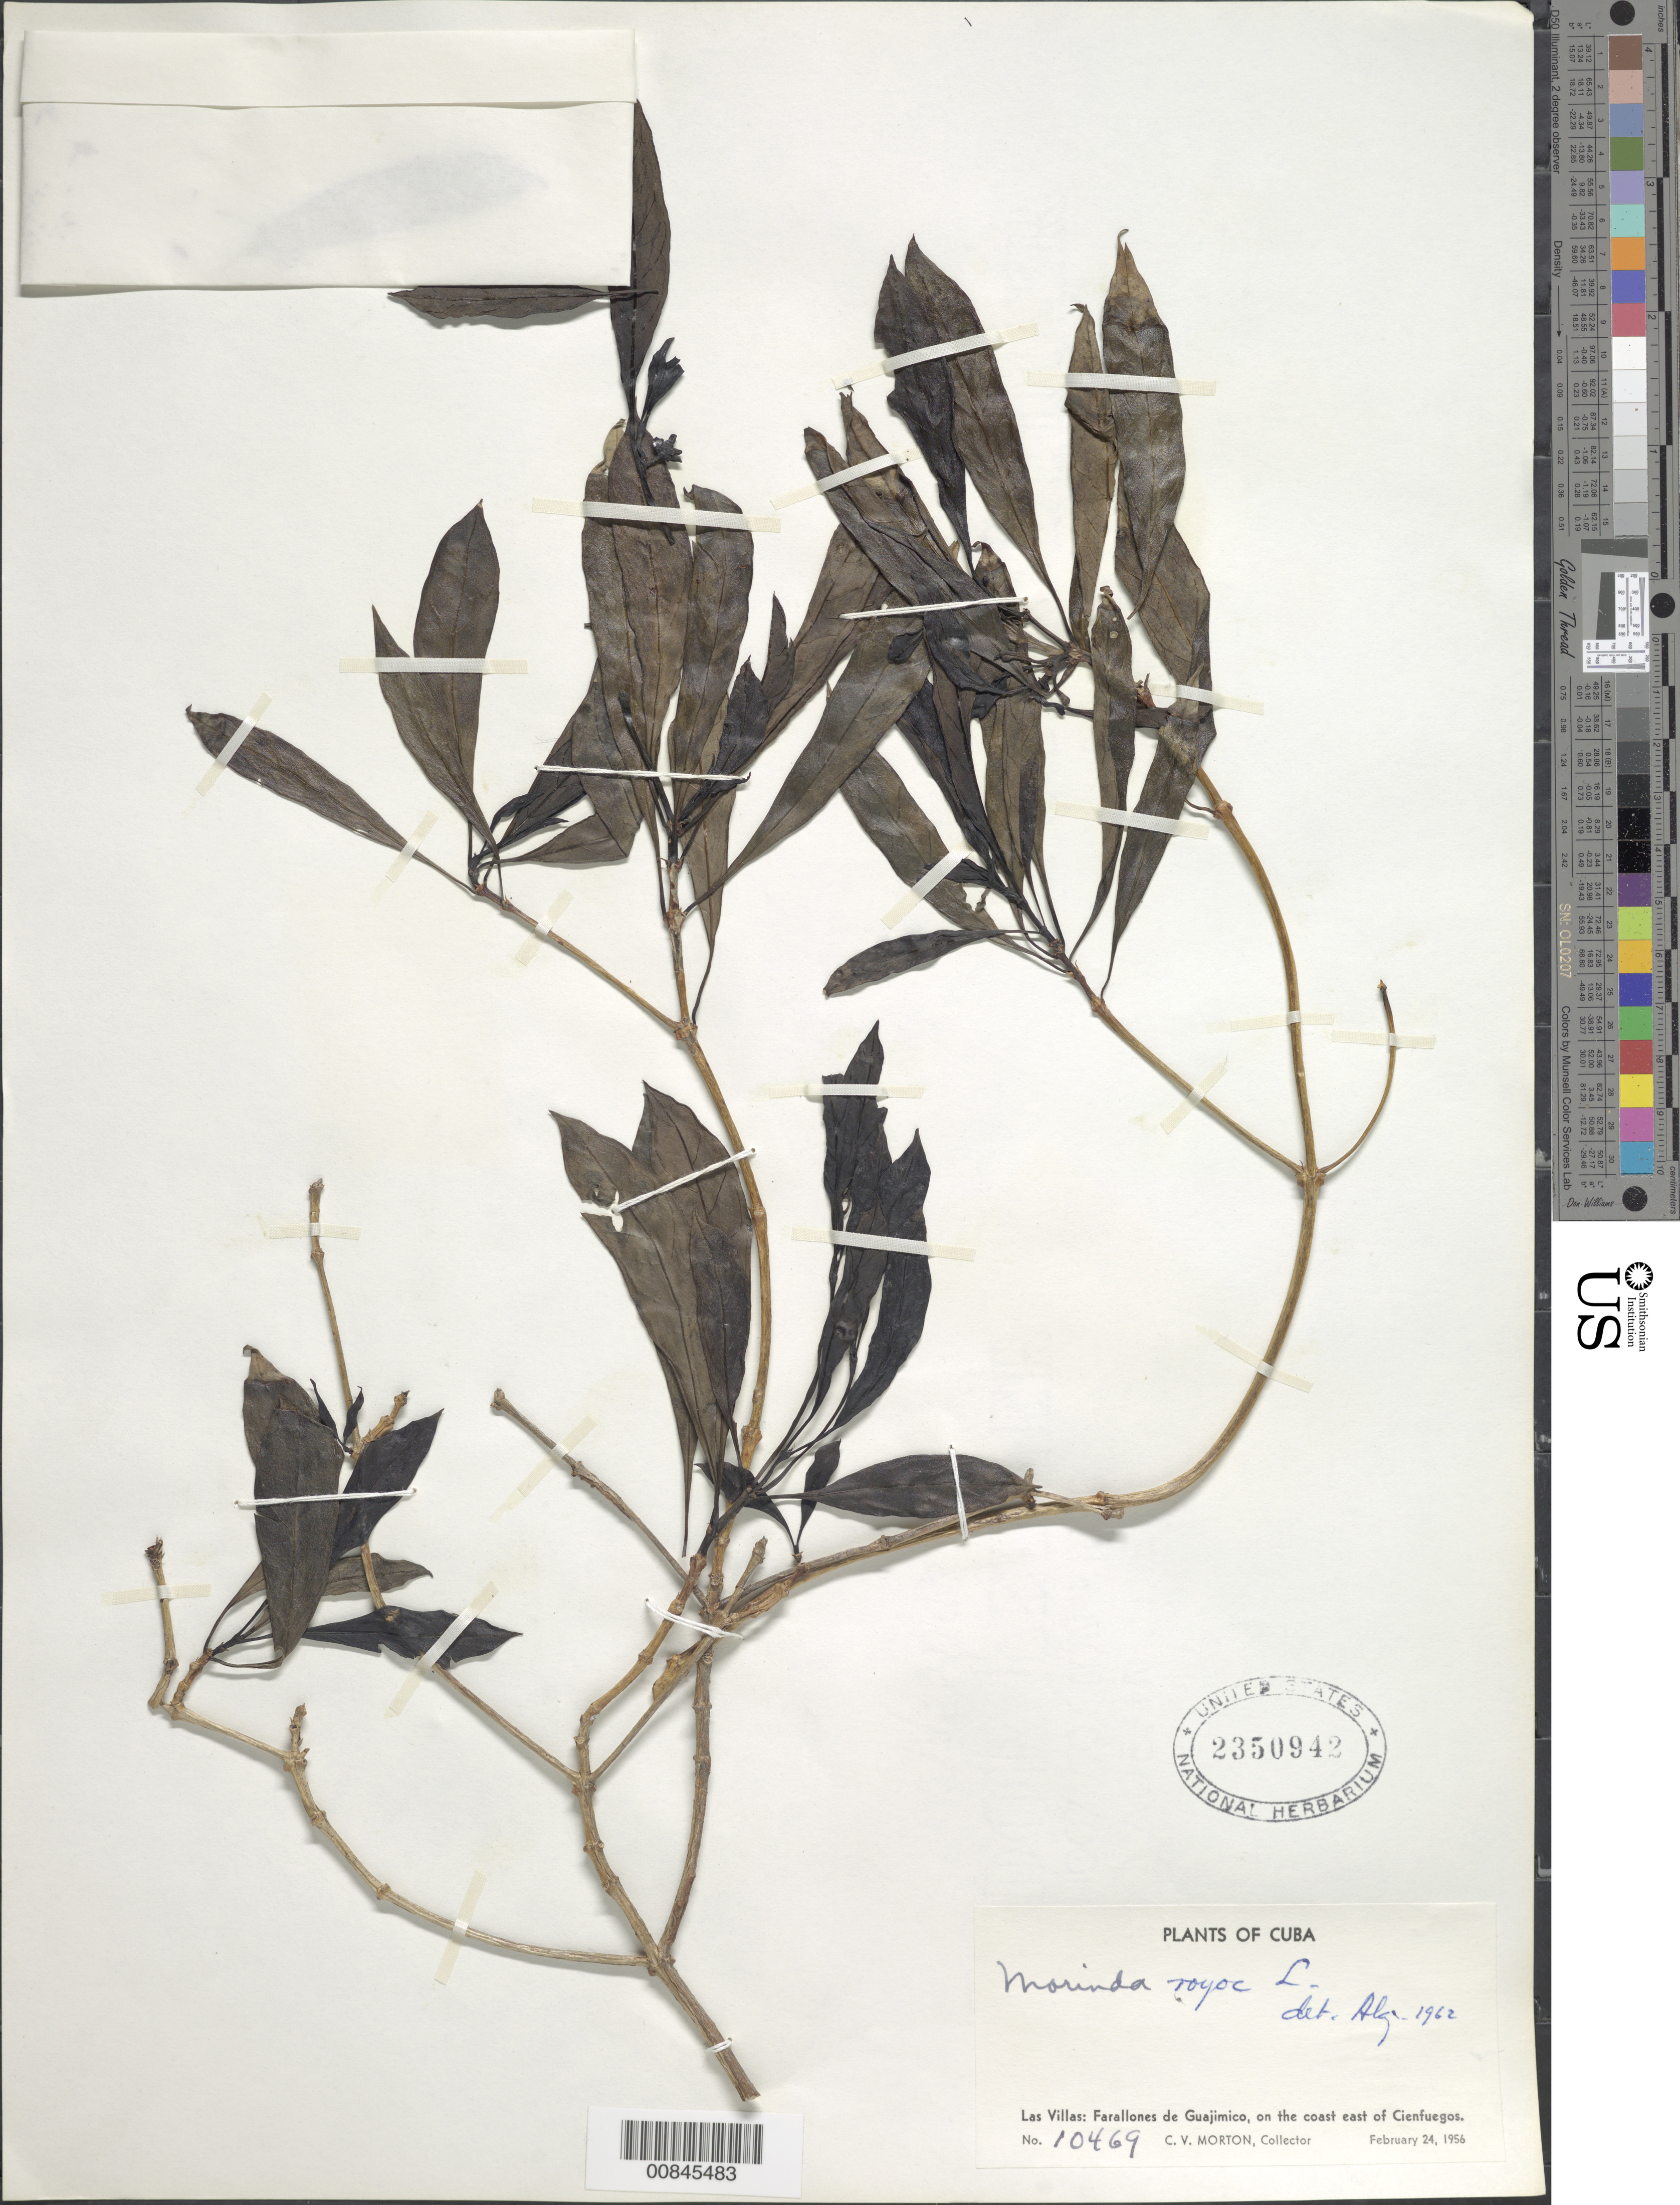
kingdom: Plantae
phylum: Tracheophyta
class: Magnoliopsida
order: Gentianales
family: Rubiaceae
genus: Morinda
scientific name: Morinda royoc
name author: L.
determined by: Liogier, Alain H.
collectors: C. V. Morton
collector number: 10469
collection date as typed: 24 Feb 1956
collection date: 1956-02-24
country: Cuba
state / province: Las Villas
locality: Farallones de Guajimico, on coast east of Cienfuegos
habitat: On coast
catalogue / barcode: US 2350942